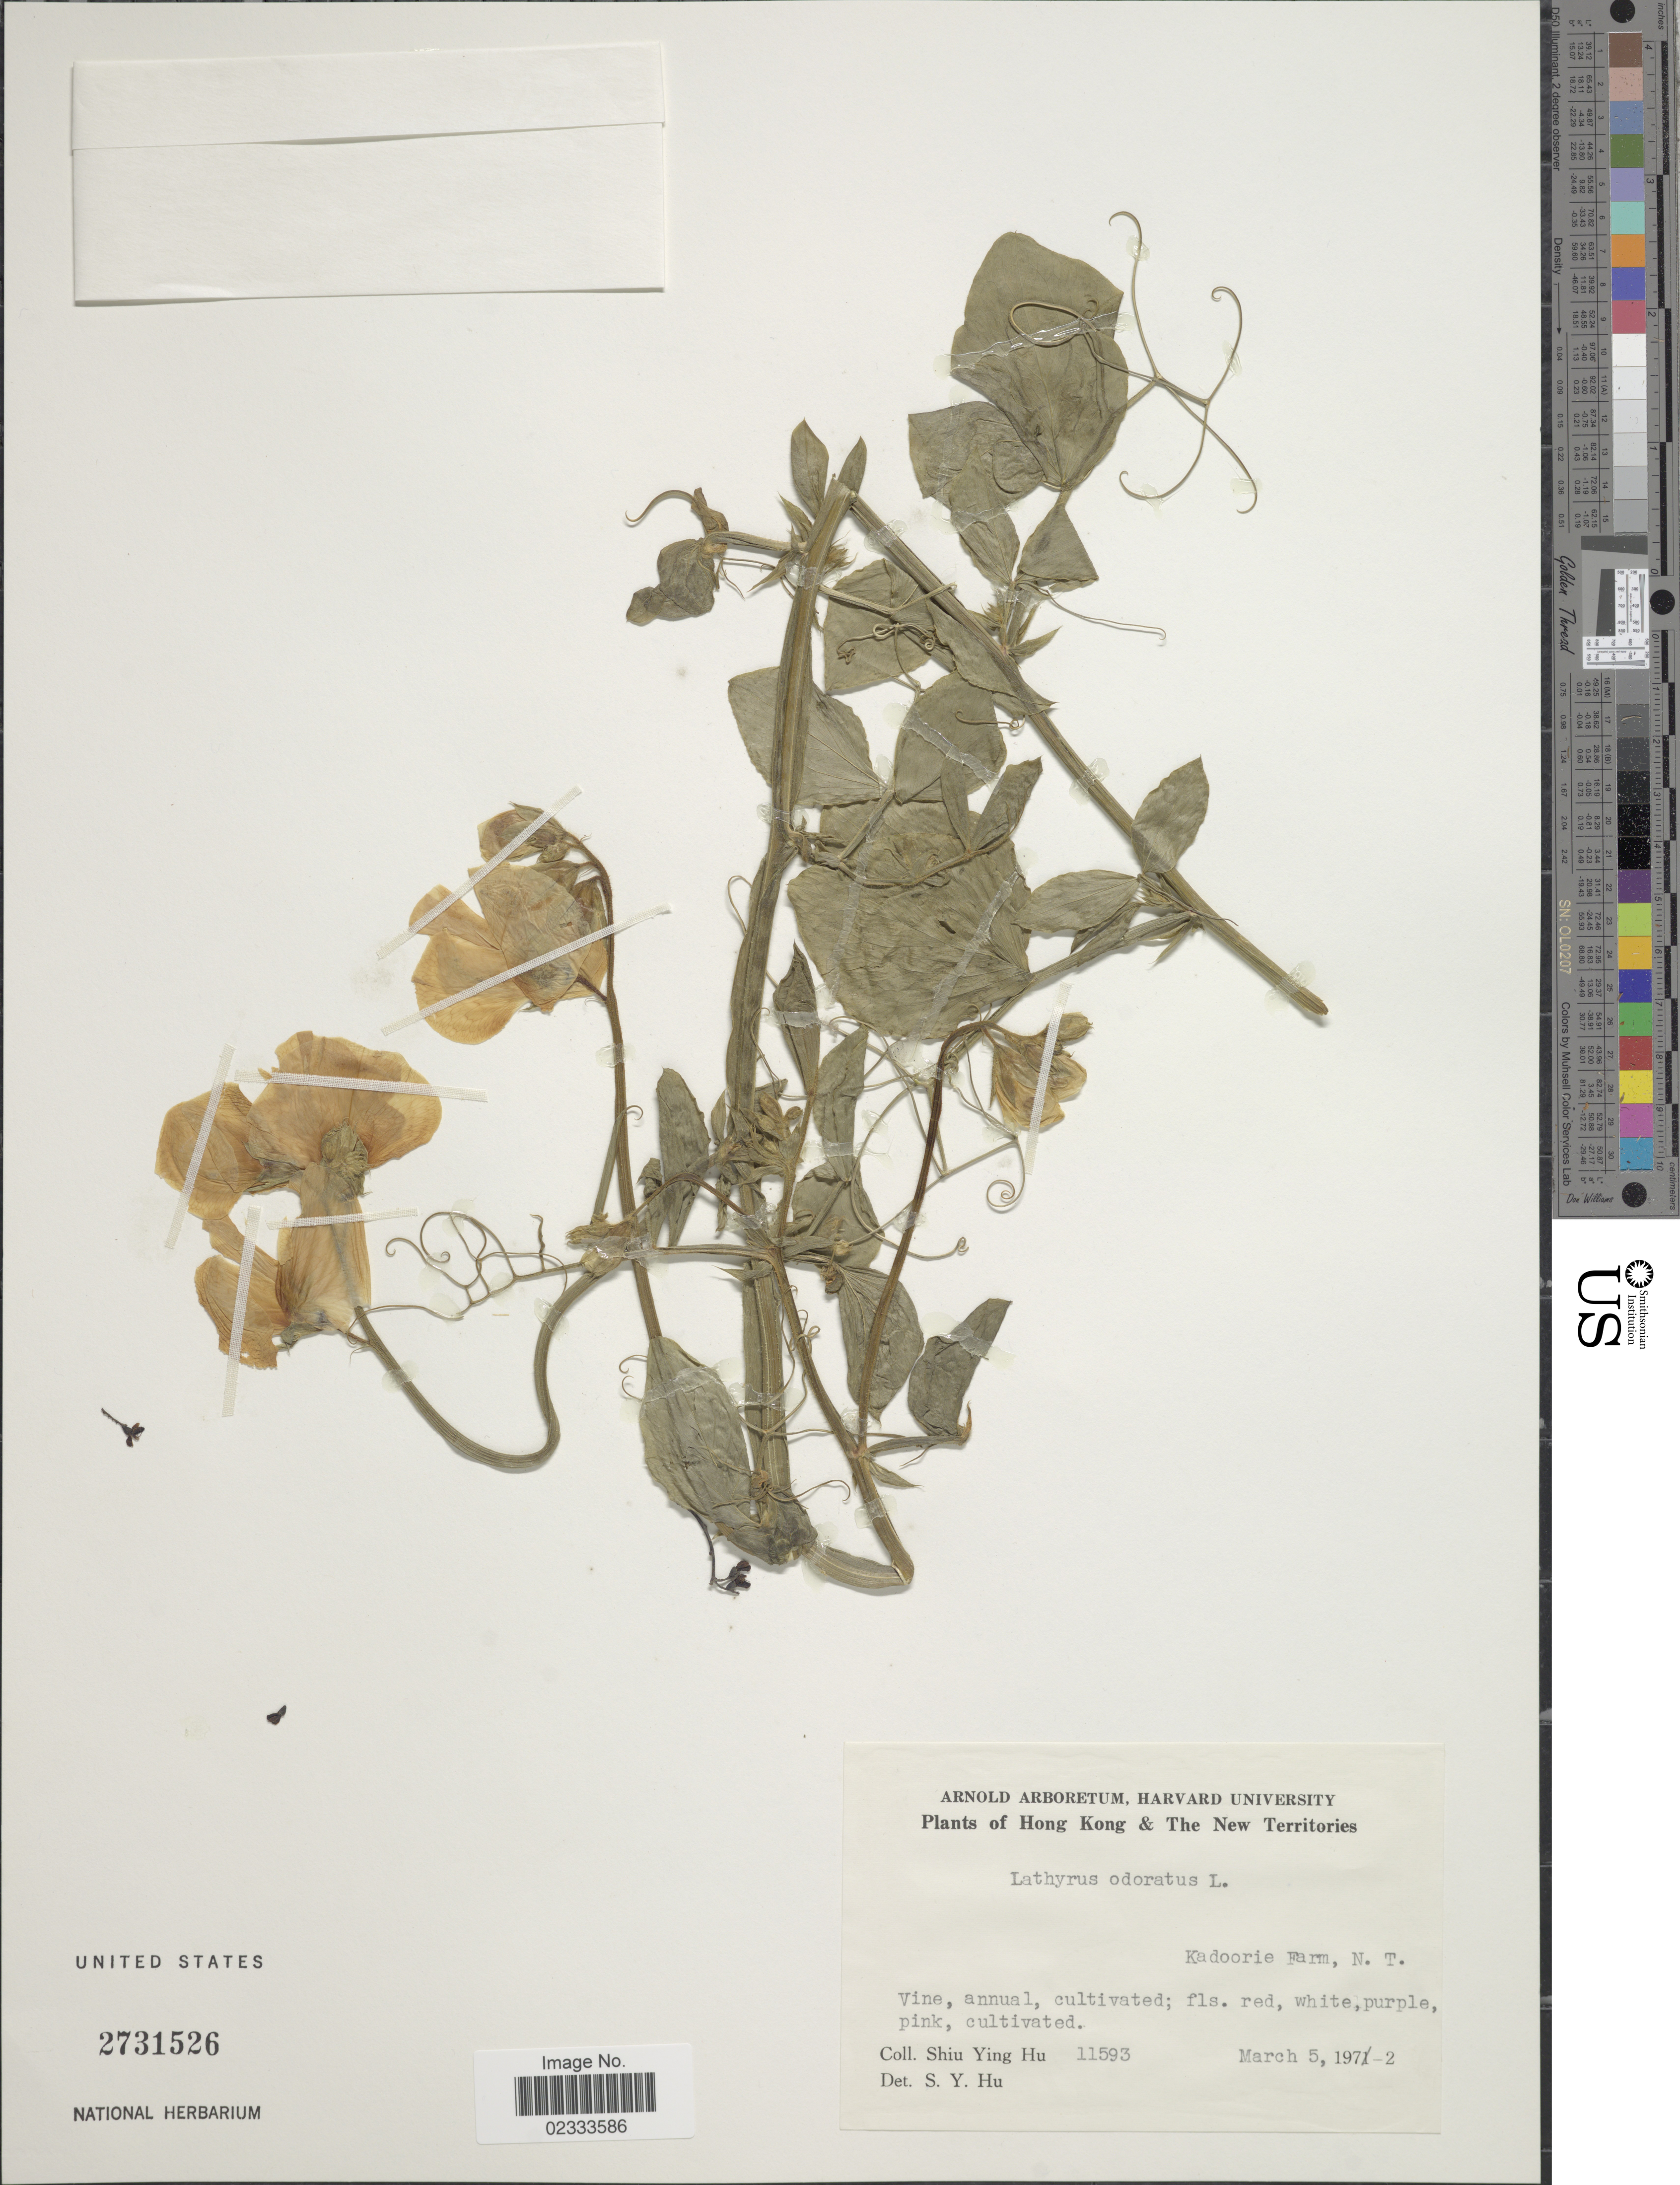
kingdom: Plantae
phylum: Tracheophyta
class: Magnoliopsida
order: Fabales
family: Fabaceae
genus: Lathyrus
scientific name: Lathyrus odoratus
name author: L.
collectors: S. Y. Hu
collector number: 11593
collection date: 1972-03-05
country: China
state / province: Hong Kong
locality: Hong Kong & The New Territories, Kadoorie Farm, N.T.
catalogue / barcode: US 2731526